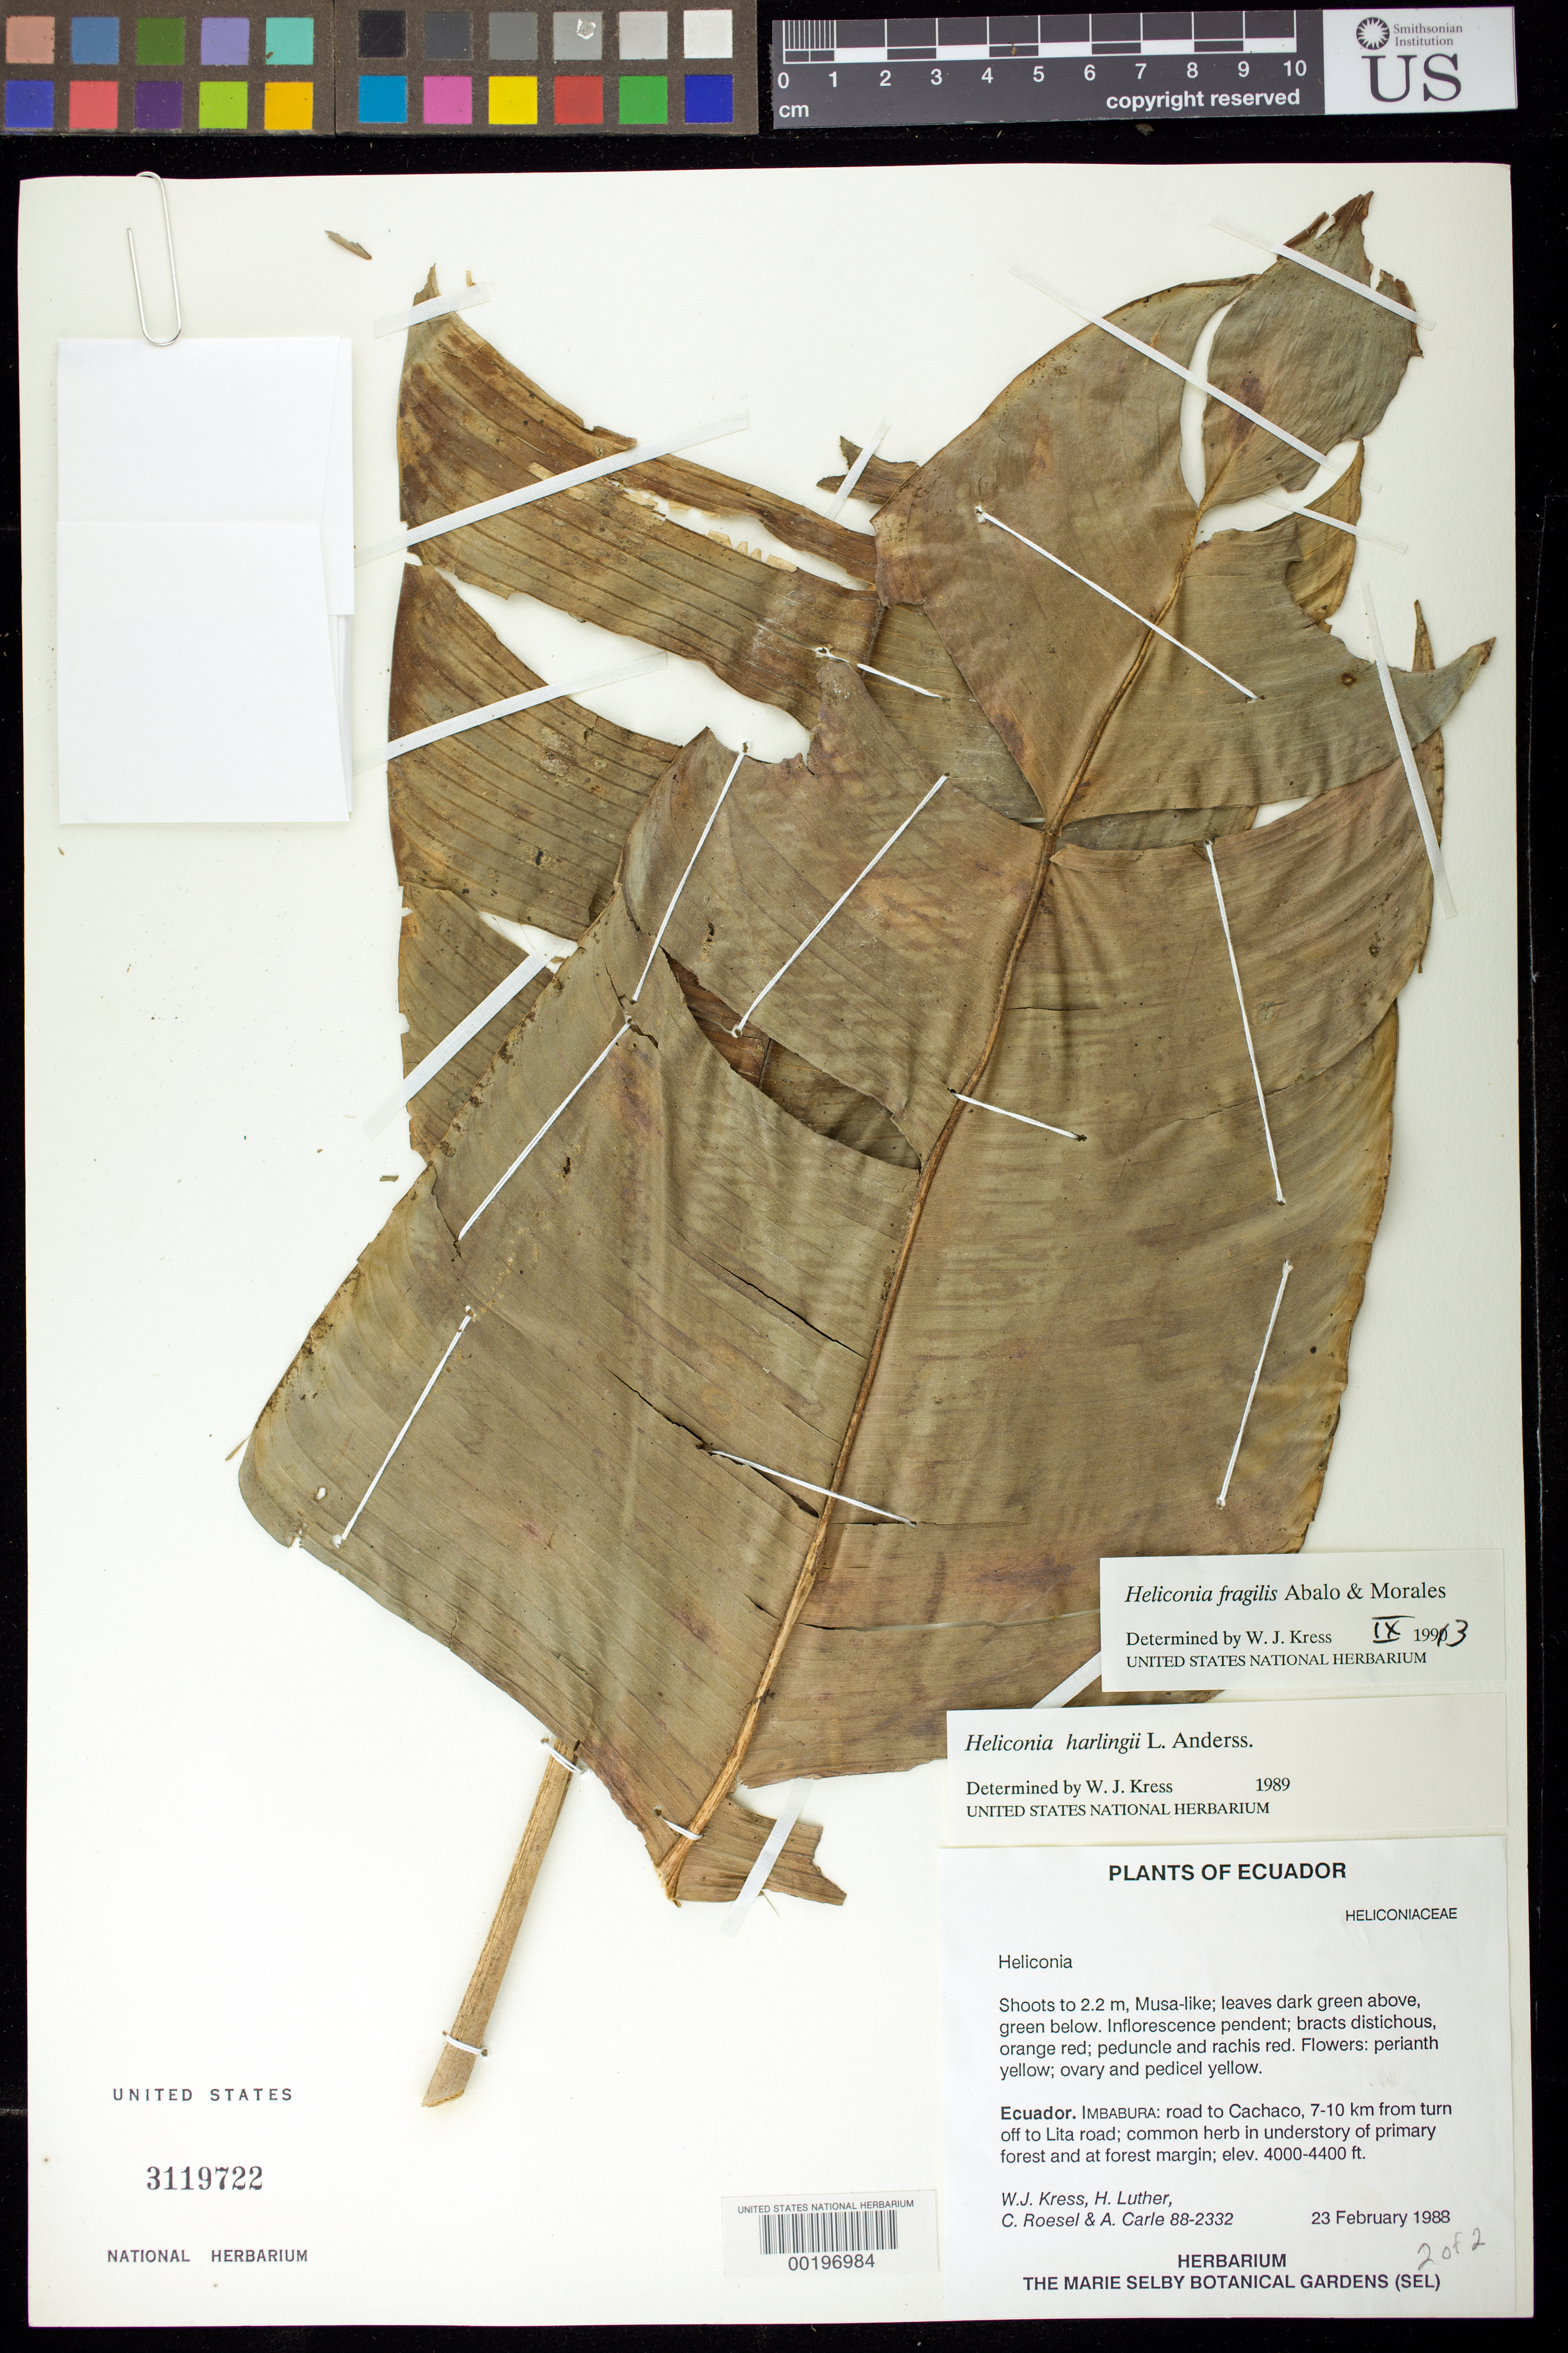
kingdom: Plantae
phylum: Tracheophyta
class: Liliopsida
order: Zingiberales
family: Heliconiaceae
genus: Heliconia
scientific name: Heliconia fragilis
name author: Abalo & G. Morales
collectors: W. J. Kress, Harry E. Luther, C. S. Roesel & A. Carle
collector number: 88-2332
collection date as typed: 23 Feb 1988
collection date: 1988-02-23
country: Ecuador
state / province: Imbabura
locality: Road to Cachaco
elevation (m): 1219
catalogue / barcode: US 3119722